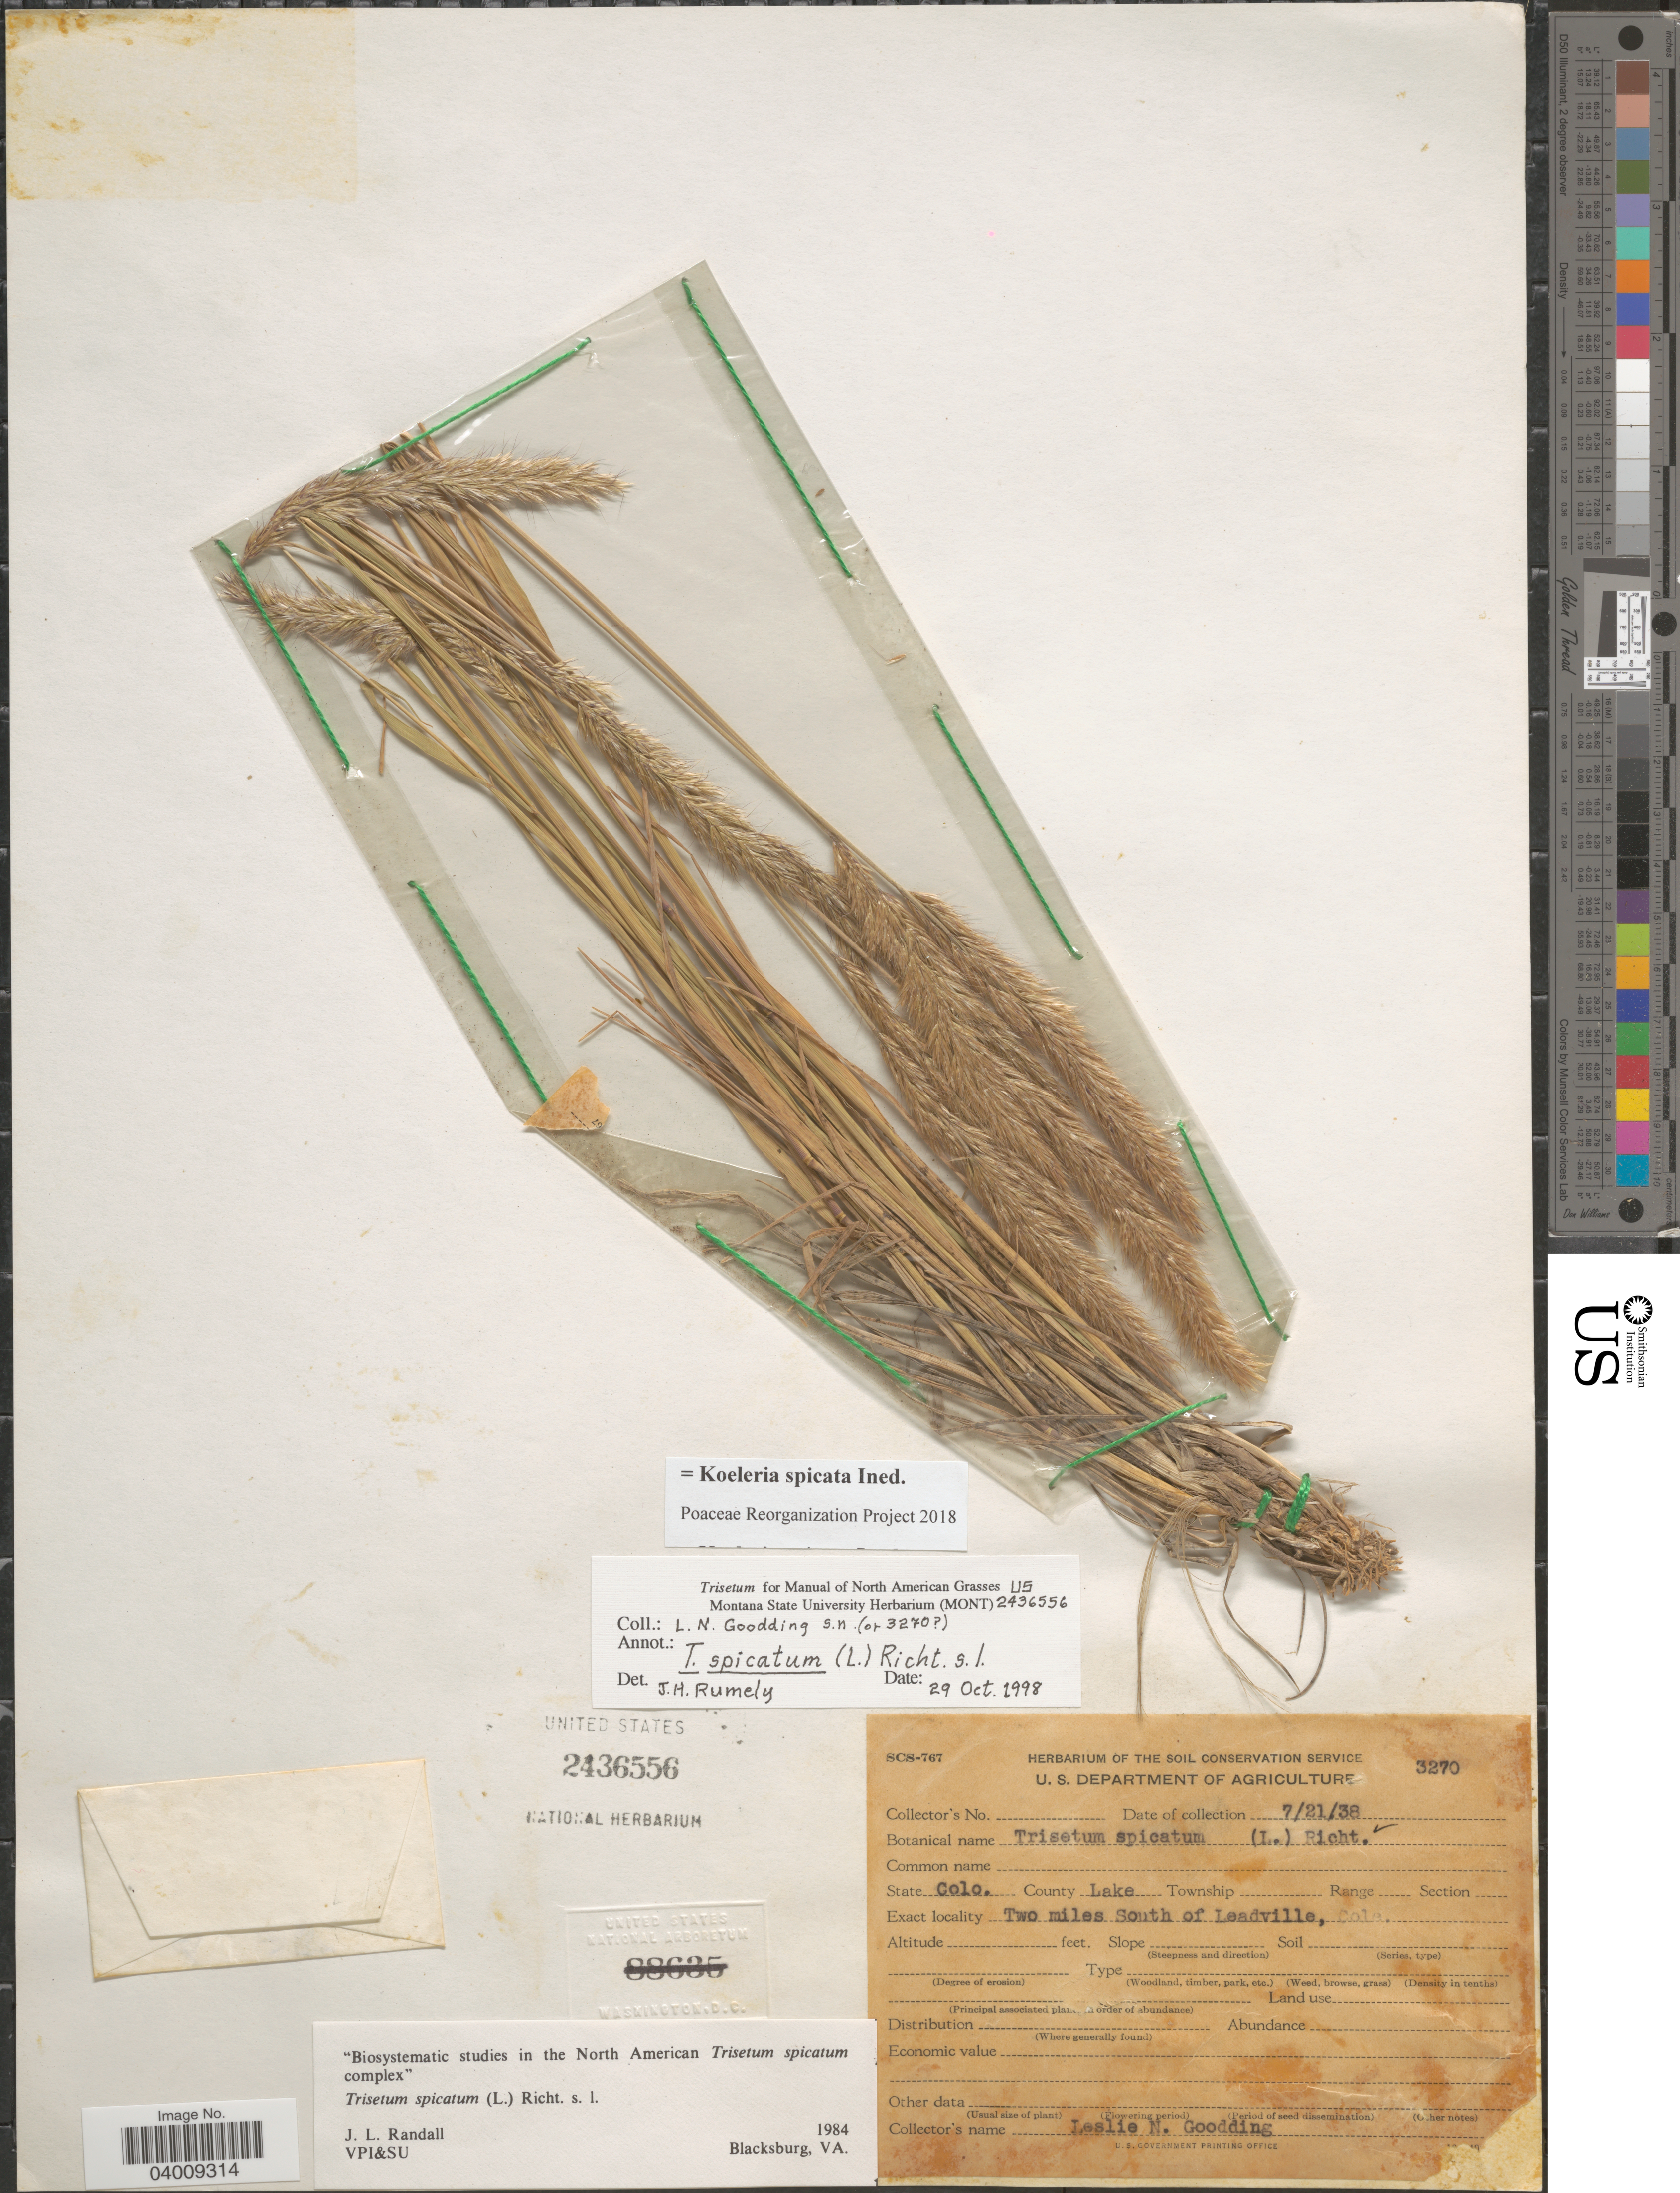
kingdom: Plantae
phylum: Tracheophyta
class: Liliopsida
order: Poales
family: Poaceae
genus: Koeleria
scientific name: Koeleria spicata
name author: (L.) Barberá et al.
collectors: L. N. Goodding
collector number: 3270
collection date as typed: Transcribed d/m/y: 21/7/38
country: United States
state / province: Colorado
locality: County Lake. Two miles South of Leadville.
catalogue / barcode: US 2436556